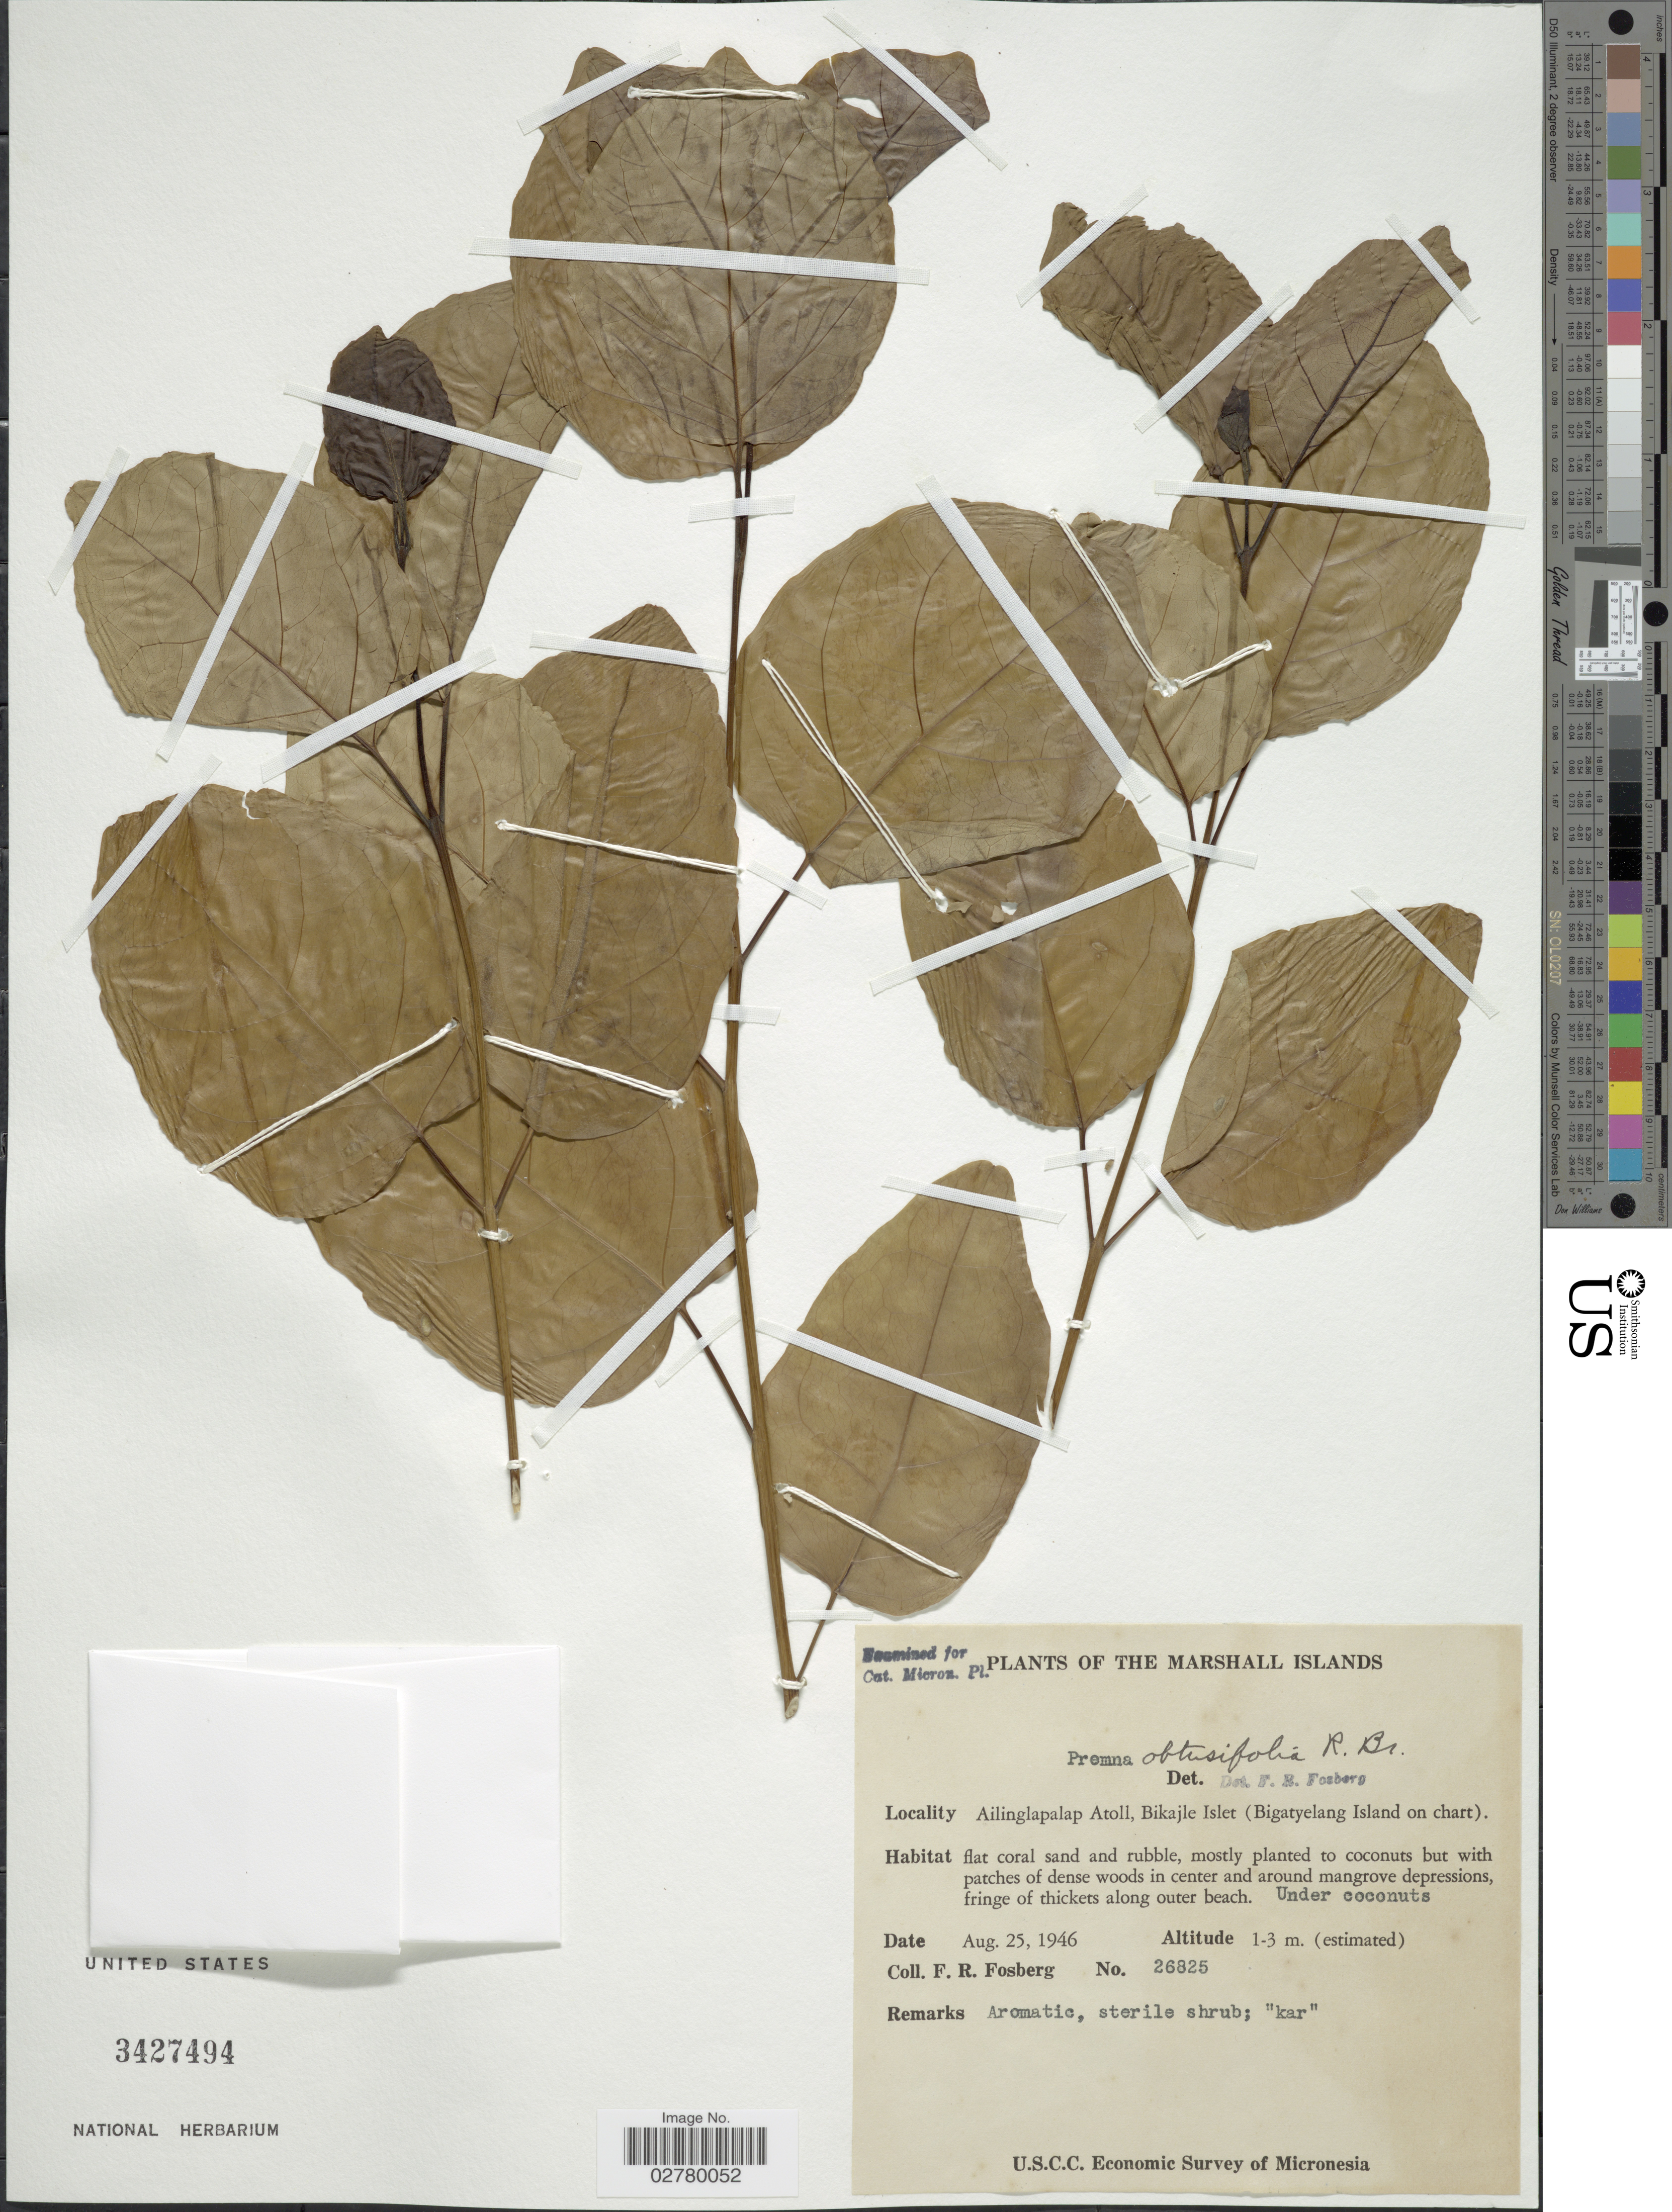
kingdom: Plantae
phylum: Tracheophyta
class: Magnoliopsida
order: Lamiales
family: Lamiaceae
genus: Premna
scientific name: Premna obtusifolia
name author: R. Br.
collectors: F. R. Fosberg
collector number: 26825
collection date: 1946-08-25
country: Marshall Islands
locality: Ailinglapalap Atoll, Bikajle Islet (Bigatyelang Island on chart.)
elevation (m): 1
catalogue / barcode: US 3427494